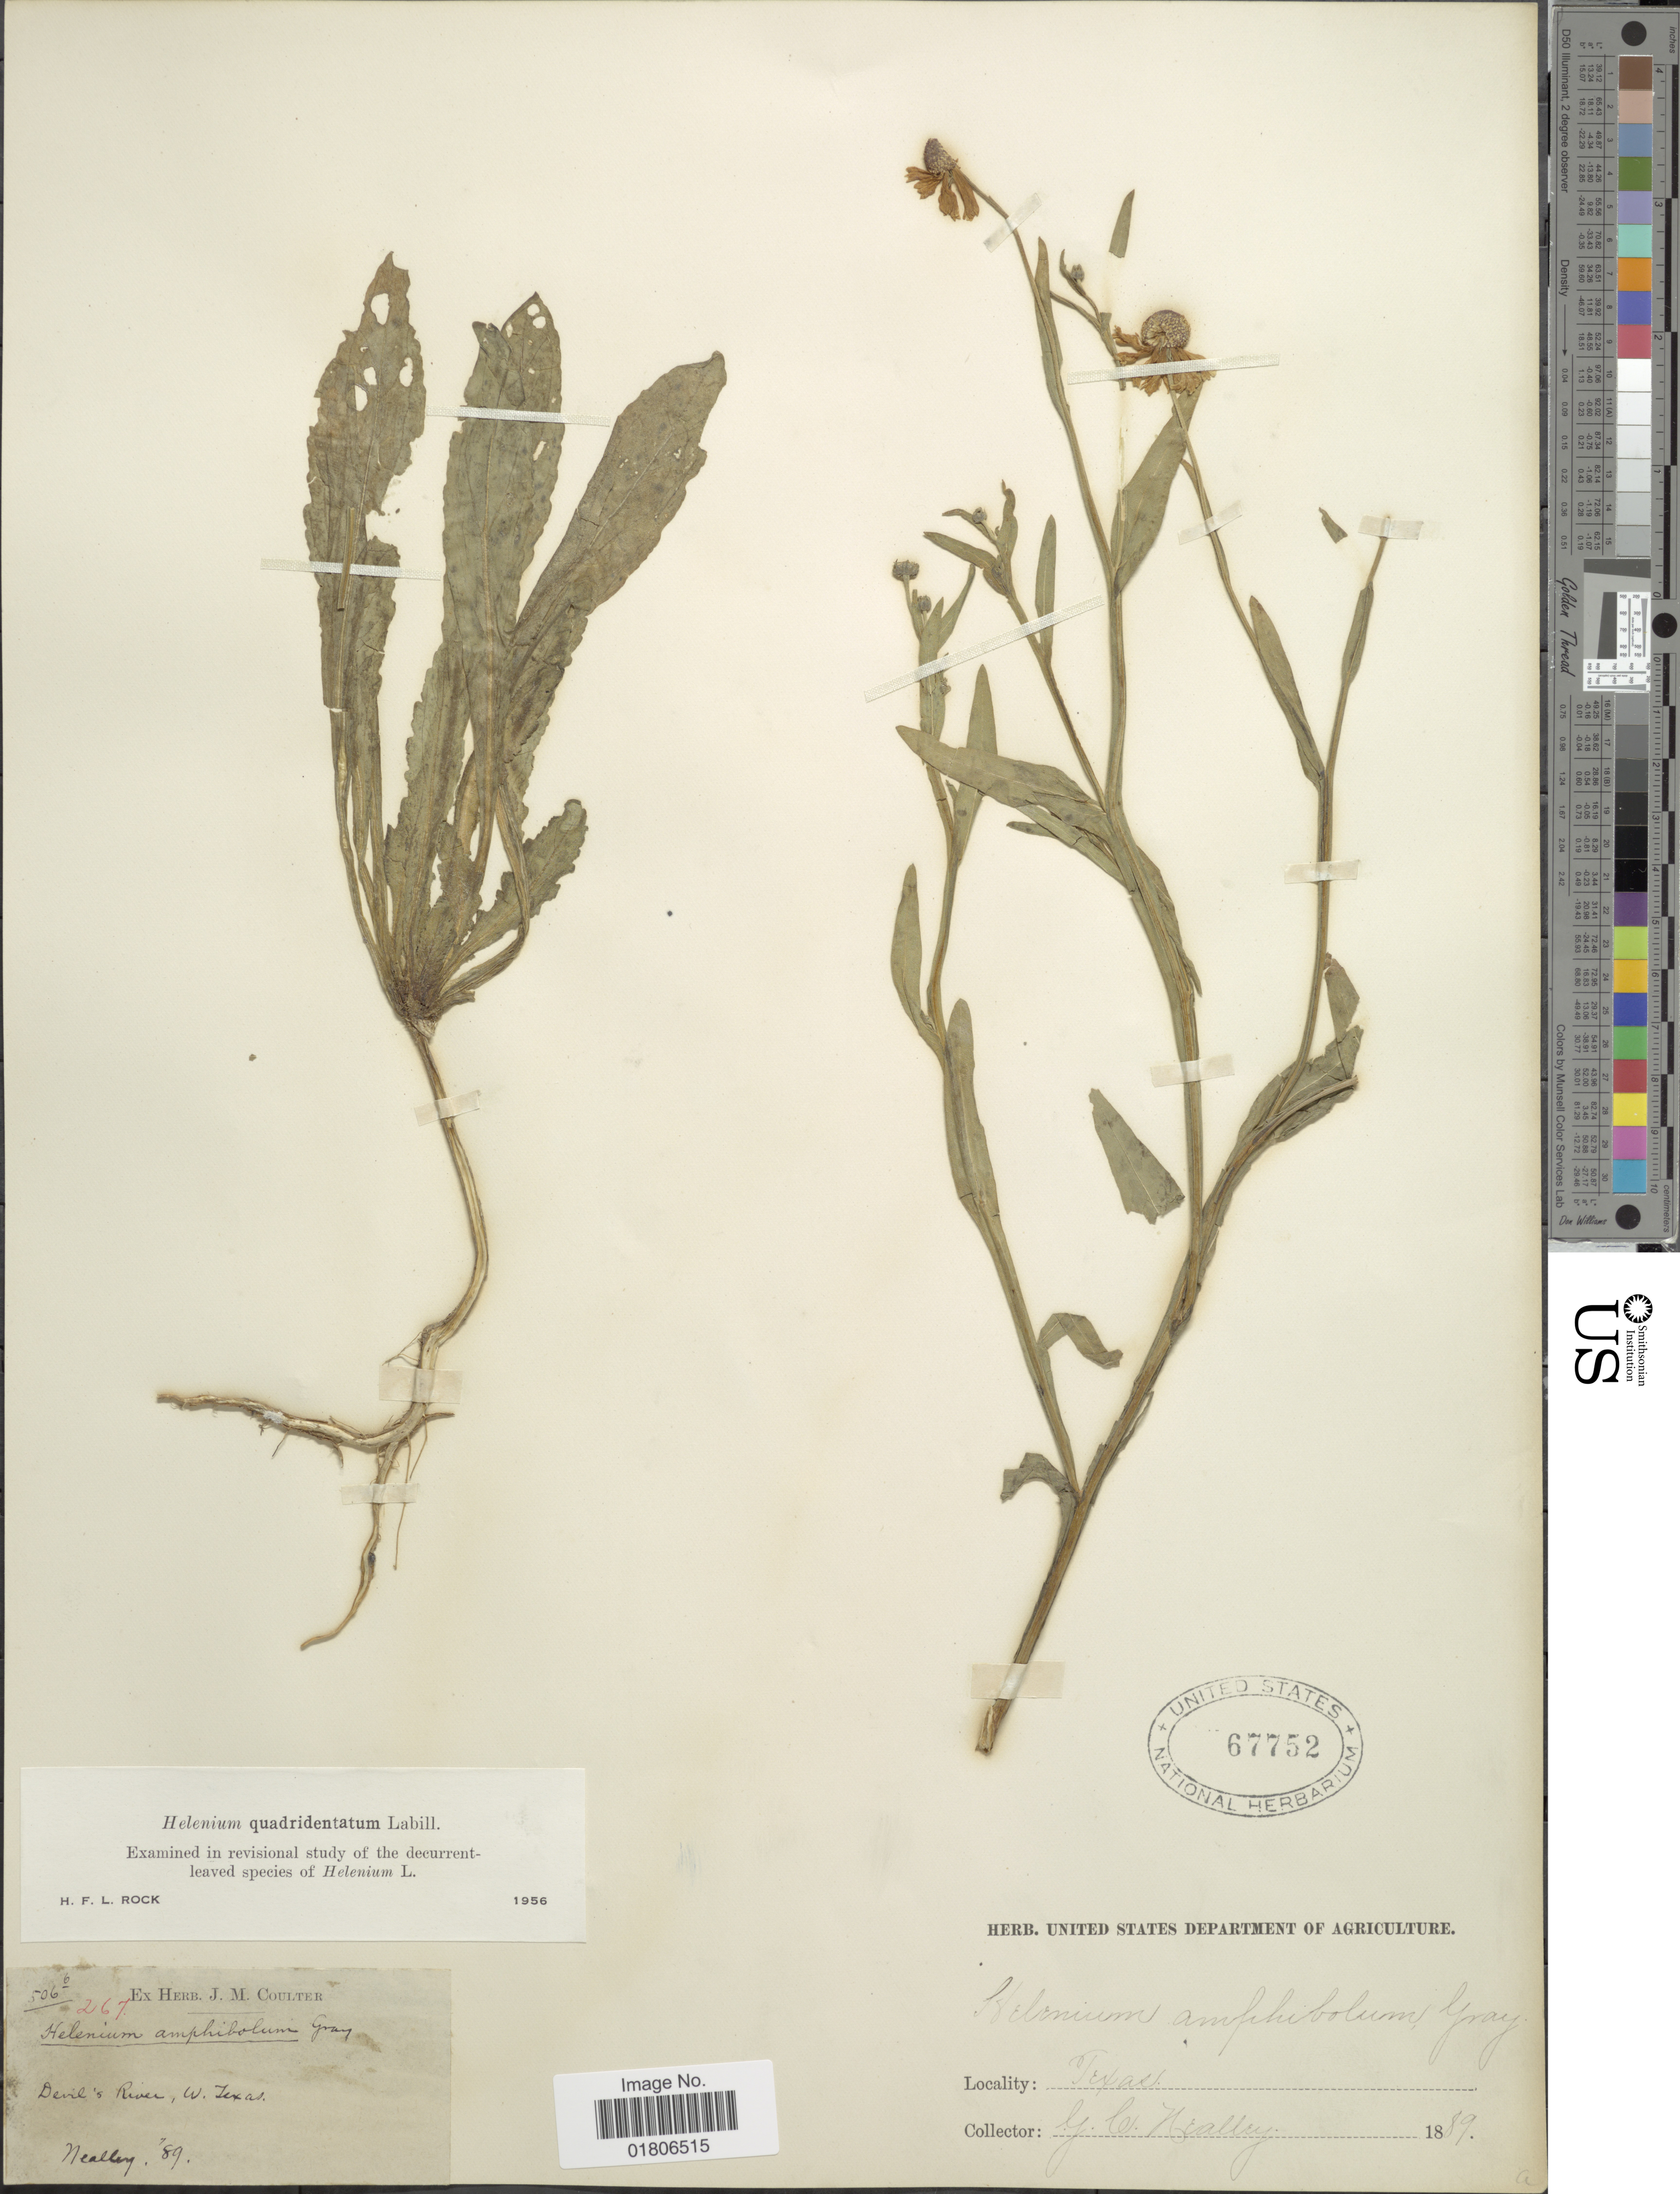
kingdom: Plantae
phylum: Tracheophyta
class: Magnoliopsida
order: Asterales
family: Asteraceae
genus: Helenium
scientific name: Helenium quadridentatum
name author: Labill.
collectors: G. C. Nealley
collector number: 506b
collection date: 1889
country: United States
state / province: Texas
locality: Devil's River, W. Texas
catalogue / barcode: US 67752